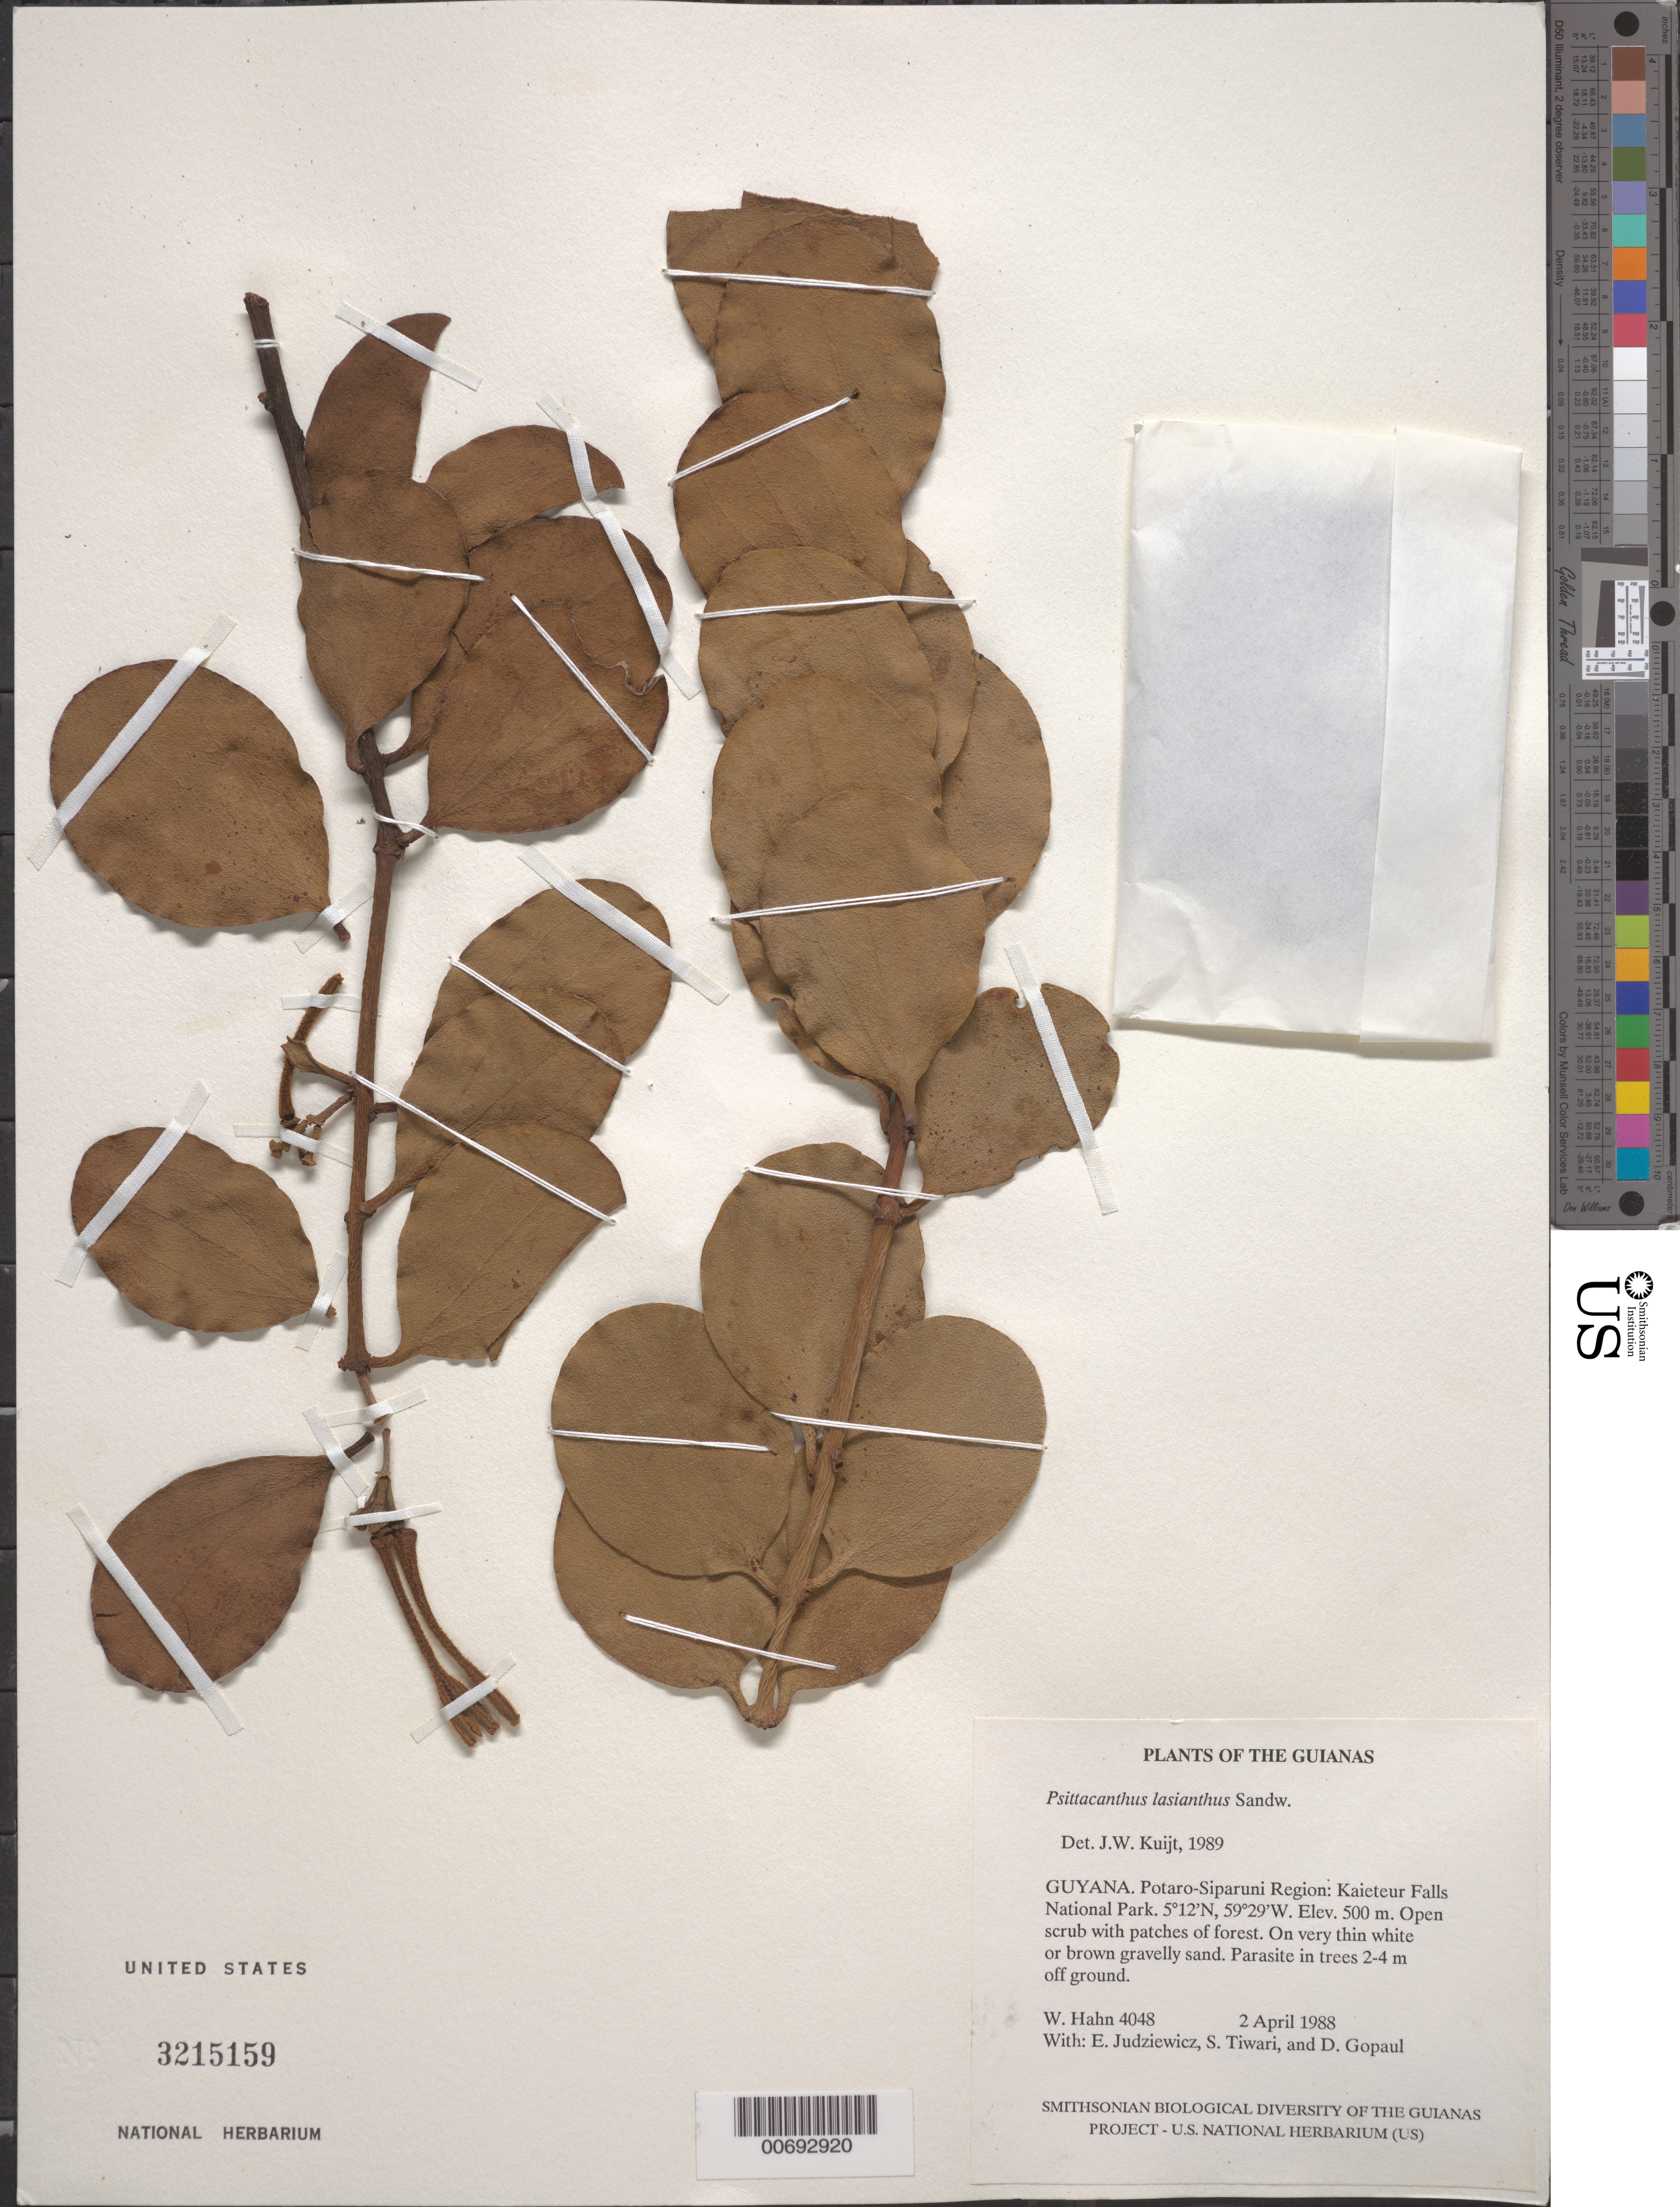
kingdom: Plantae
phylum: Tracheophyta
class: Magnoliopsida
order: Santalales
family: Loranthaceae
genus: Psittacanthus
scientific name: Psittacanthus leptanthus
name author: A.C. Sm.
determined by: Kuijt, Job, (CANADA)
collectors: W. Hahn, E. J. Judziewicz, S. Tiwari & D. Gopaul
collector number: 4048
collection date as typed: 2 April 1988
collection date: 1988-04-02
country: Guyana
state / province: Potaro-Siparuni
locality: Kaieteur Falls National Park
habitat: Open scrub with patches of forest. On very thin white or brown gravelly sand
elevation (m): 500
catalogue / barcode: US 3215159